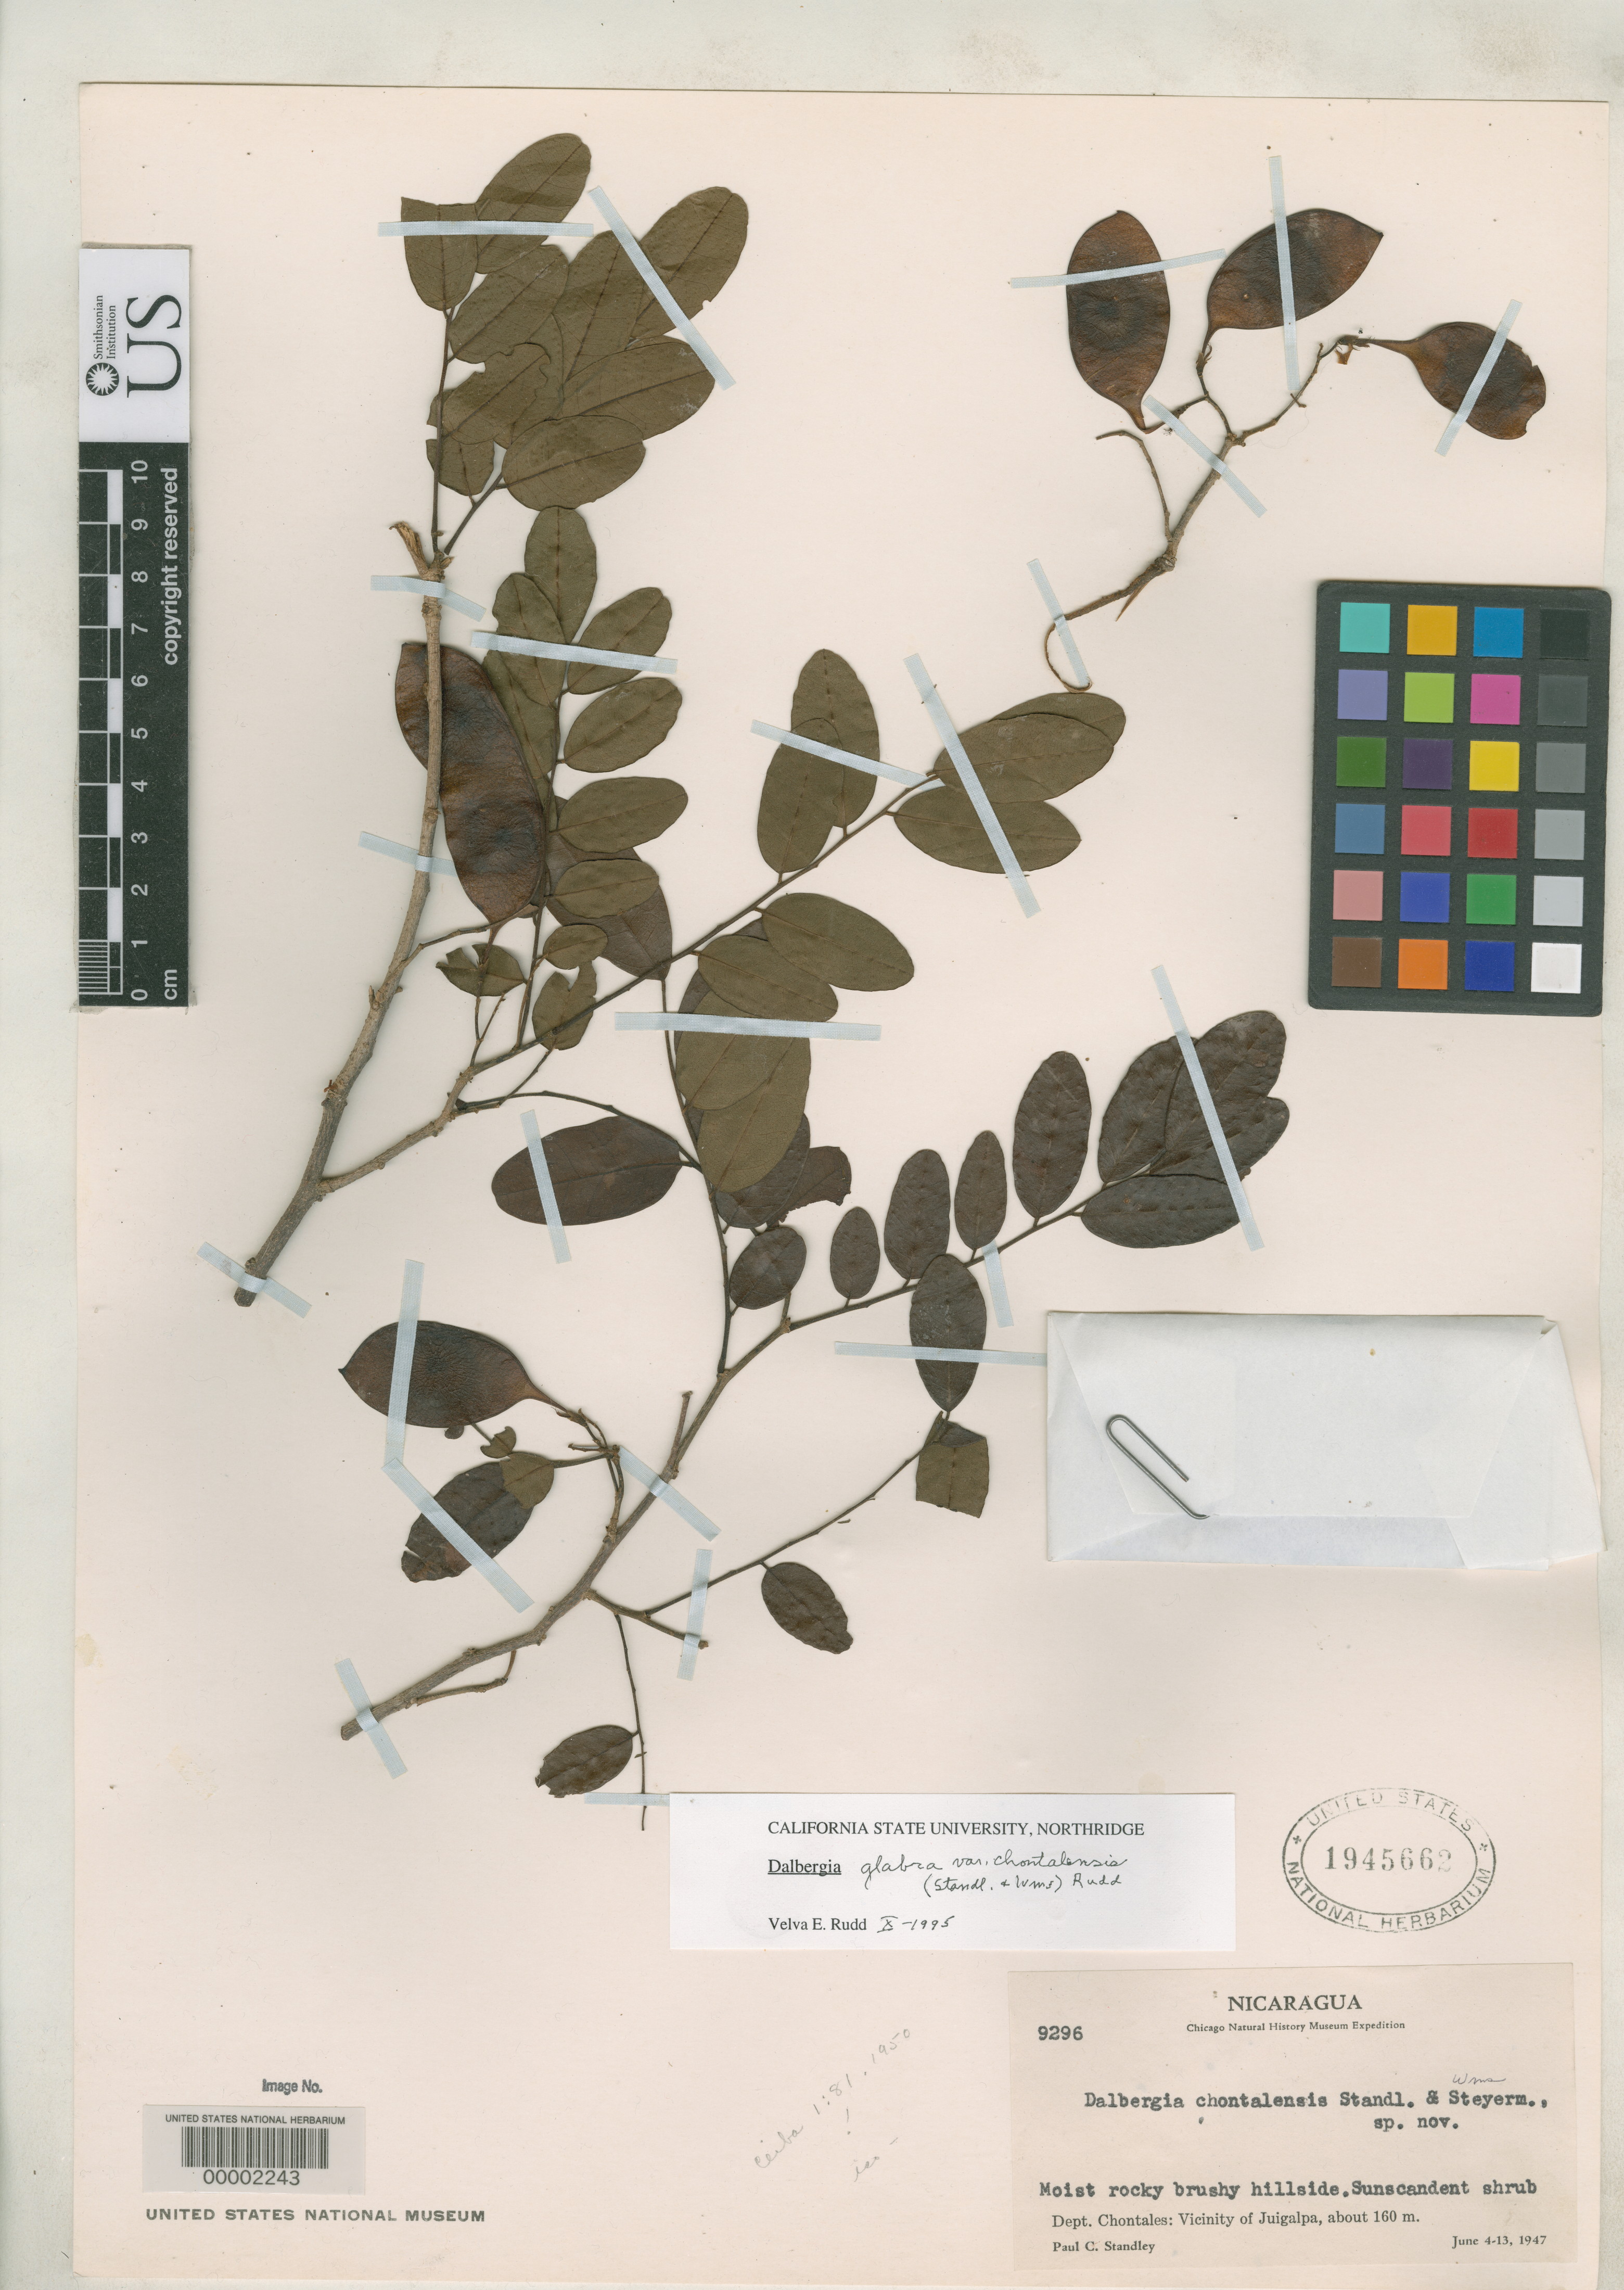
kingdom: Plantae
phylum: Tracheophyta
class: Magnoliopsida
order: Fabales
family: Fabaceae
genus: Dalbergia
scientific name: Dalbergia chontalensis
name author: Standl. & L.O. Williams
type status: Isotype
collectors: P. C. Standley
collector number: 9296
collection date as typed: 04 Jun 1947 to 13 Jun 1947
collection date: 1947-06-04/1947-06-13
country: Nicaragua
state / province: Chontales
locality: Vecindad de Juigalpa.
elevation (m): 160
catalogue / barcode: US 1945662